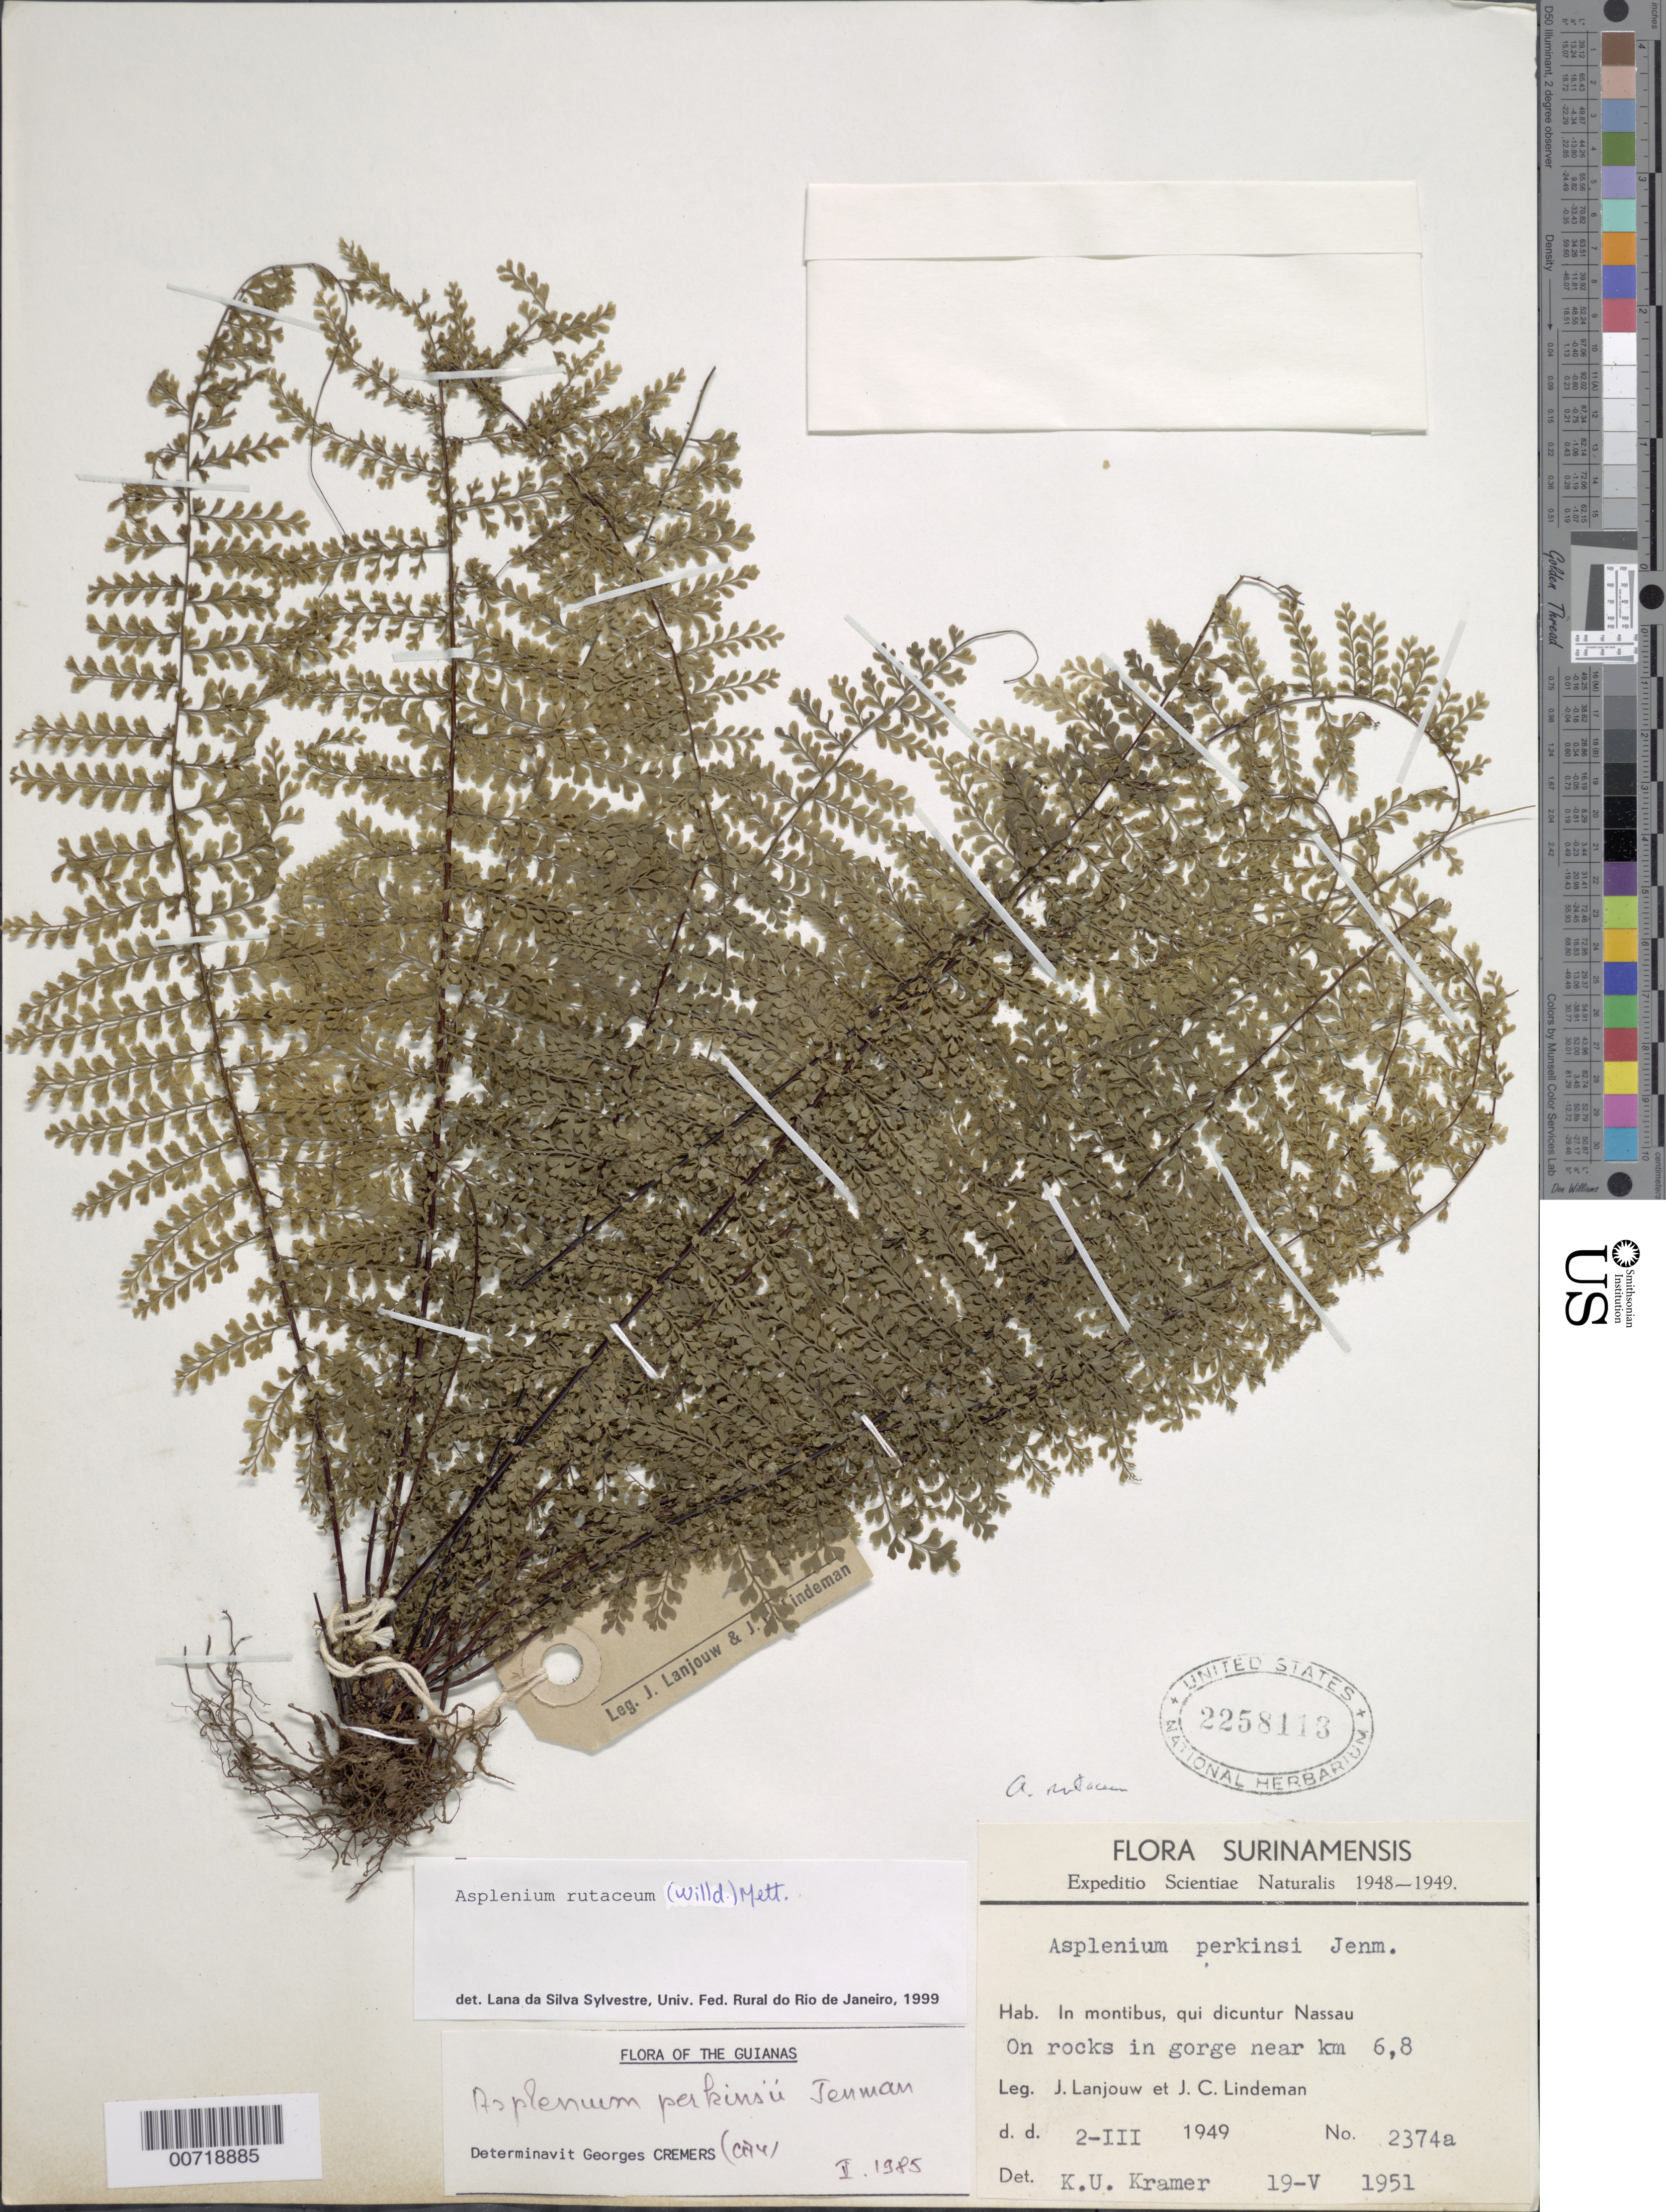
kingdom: Plantae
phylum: Tracheophyta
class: Polypodiopsida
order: Polypodiales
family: Aspleniaceae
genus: Asplenium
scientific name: Asplenium rutaceum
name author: (Willd.) Mett.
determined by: Sylvestre, L. da Silva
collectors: J. Lanjouw & J. C. Lindeman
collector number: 2374 a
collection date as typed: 2-Mar-49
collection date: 1949-03-02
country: Suriname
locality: Nassau Mts., near km 6.8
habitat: Rocks in gorge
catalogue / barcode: US 2258113